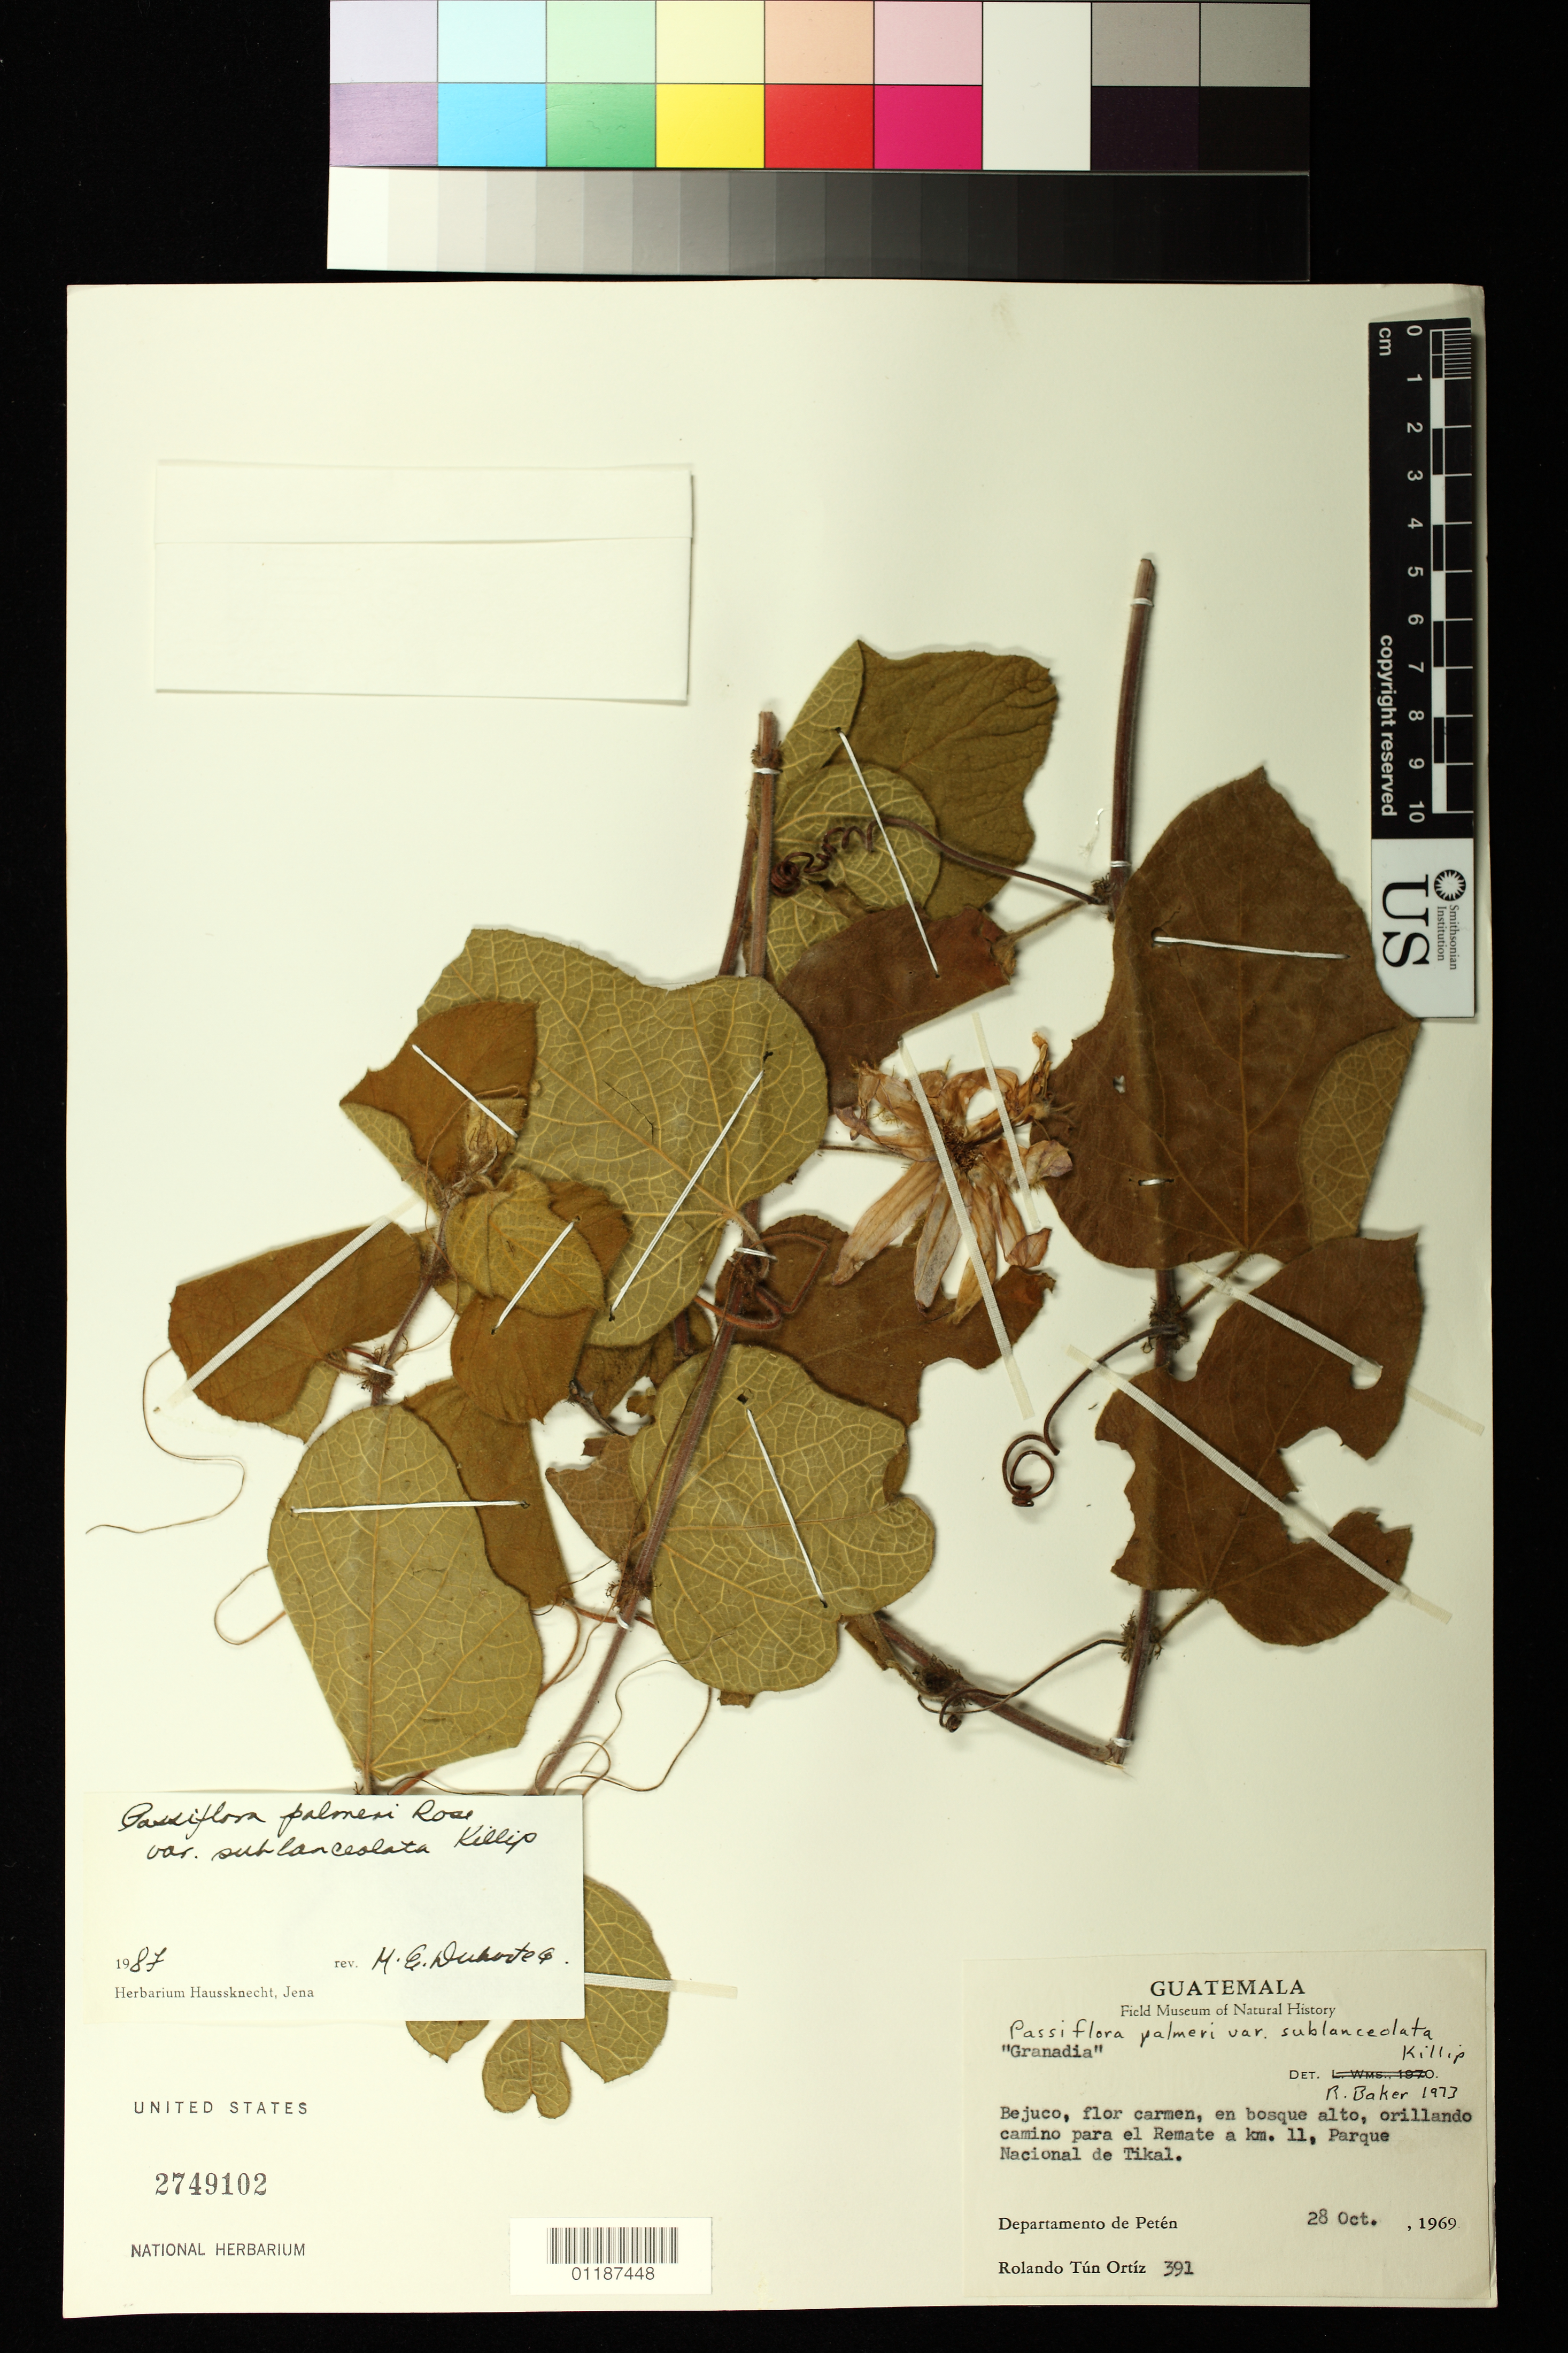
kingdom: Plantae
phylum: Tracheophyta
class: Magnoliopsida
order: Malpighiales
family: Passifloraceae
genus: Passiflora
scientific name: Passiflora sublanceolata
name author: (Killip) J.M. MacDougal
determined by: Svoboda, Harlan T., (NA), US Department of Agriculture (UNITED STATES)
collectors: R. Tún Ortíz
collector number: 391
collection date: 1969-10-28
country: Guatemala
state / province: El Petén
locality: Camino para el Remate, a km. 11, Parque Nacional de Tikal.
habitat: bosque alto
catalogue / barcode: US 2749102